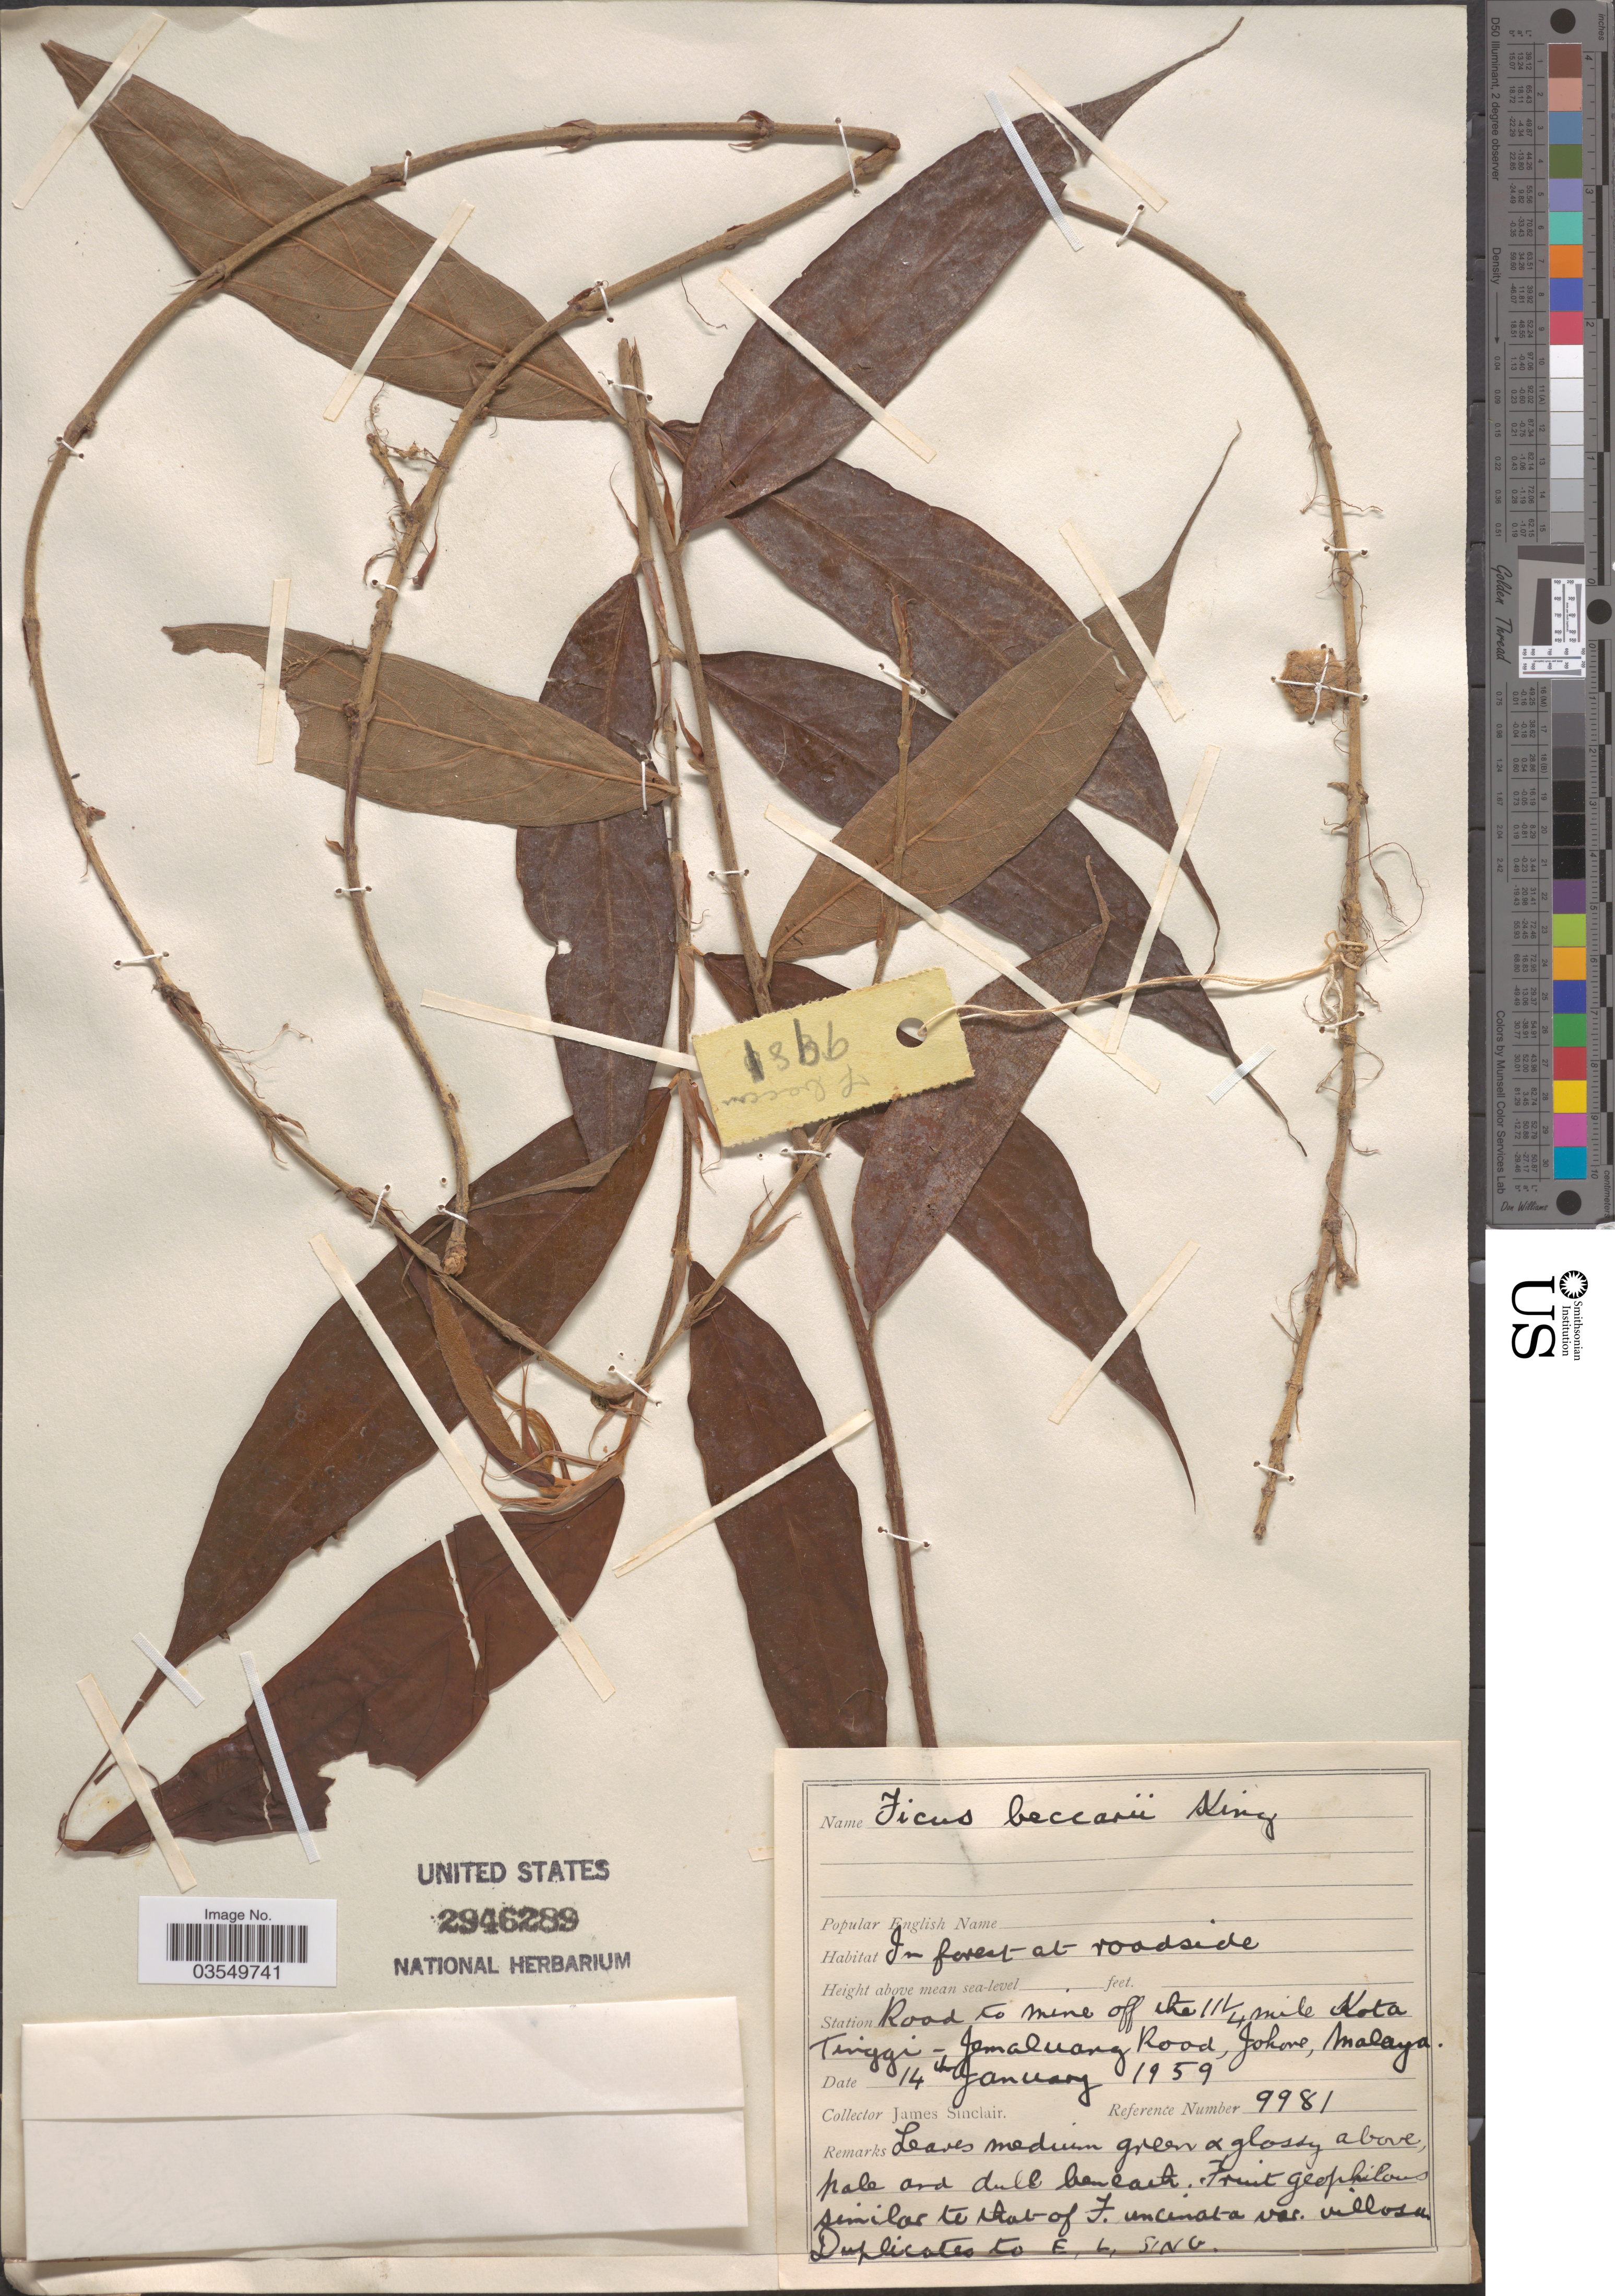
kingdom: Plantae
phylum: Tracheophyta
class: Magnoliopsida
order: Rosales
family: Moraceae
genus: Ficus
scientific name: Ficus beccarii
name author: King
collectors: J. Sinclair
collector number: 9981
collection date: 1959-01-14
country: Malaysia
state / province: Johor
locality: Station Road to mine off the 11¼ mile Kota Tinggi-Jemaluang Road, Johore, Malaya.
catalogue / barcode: US 2946289